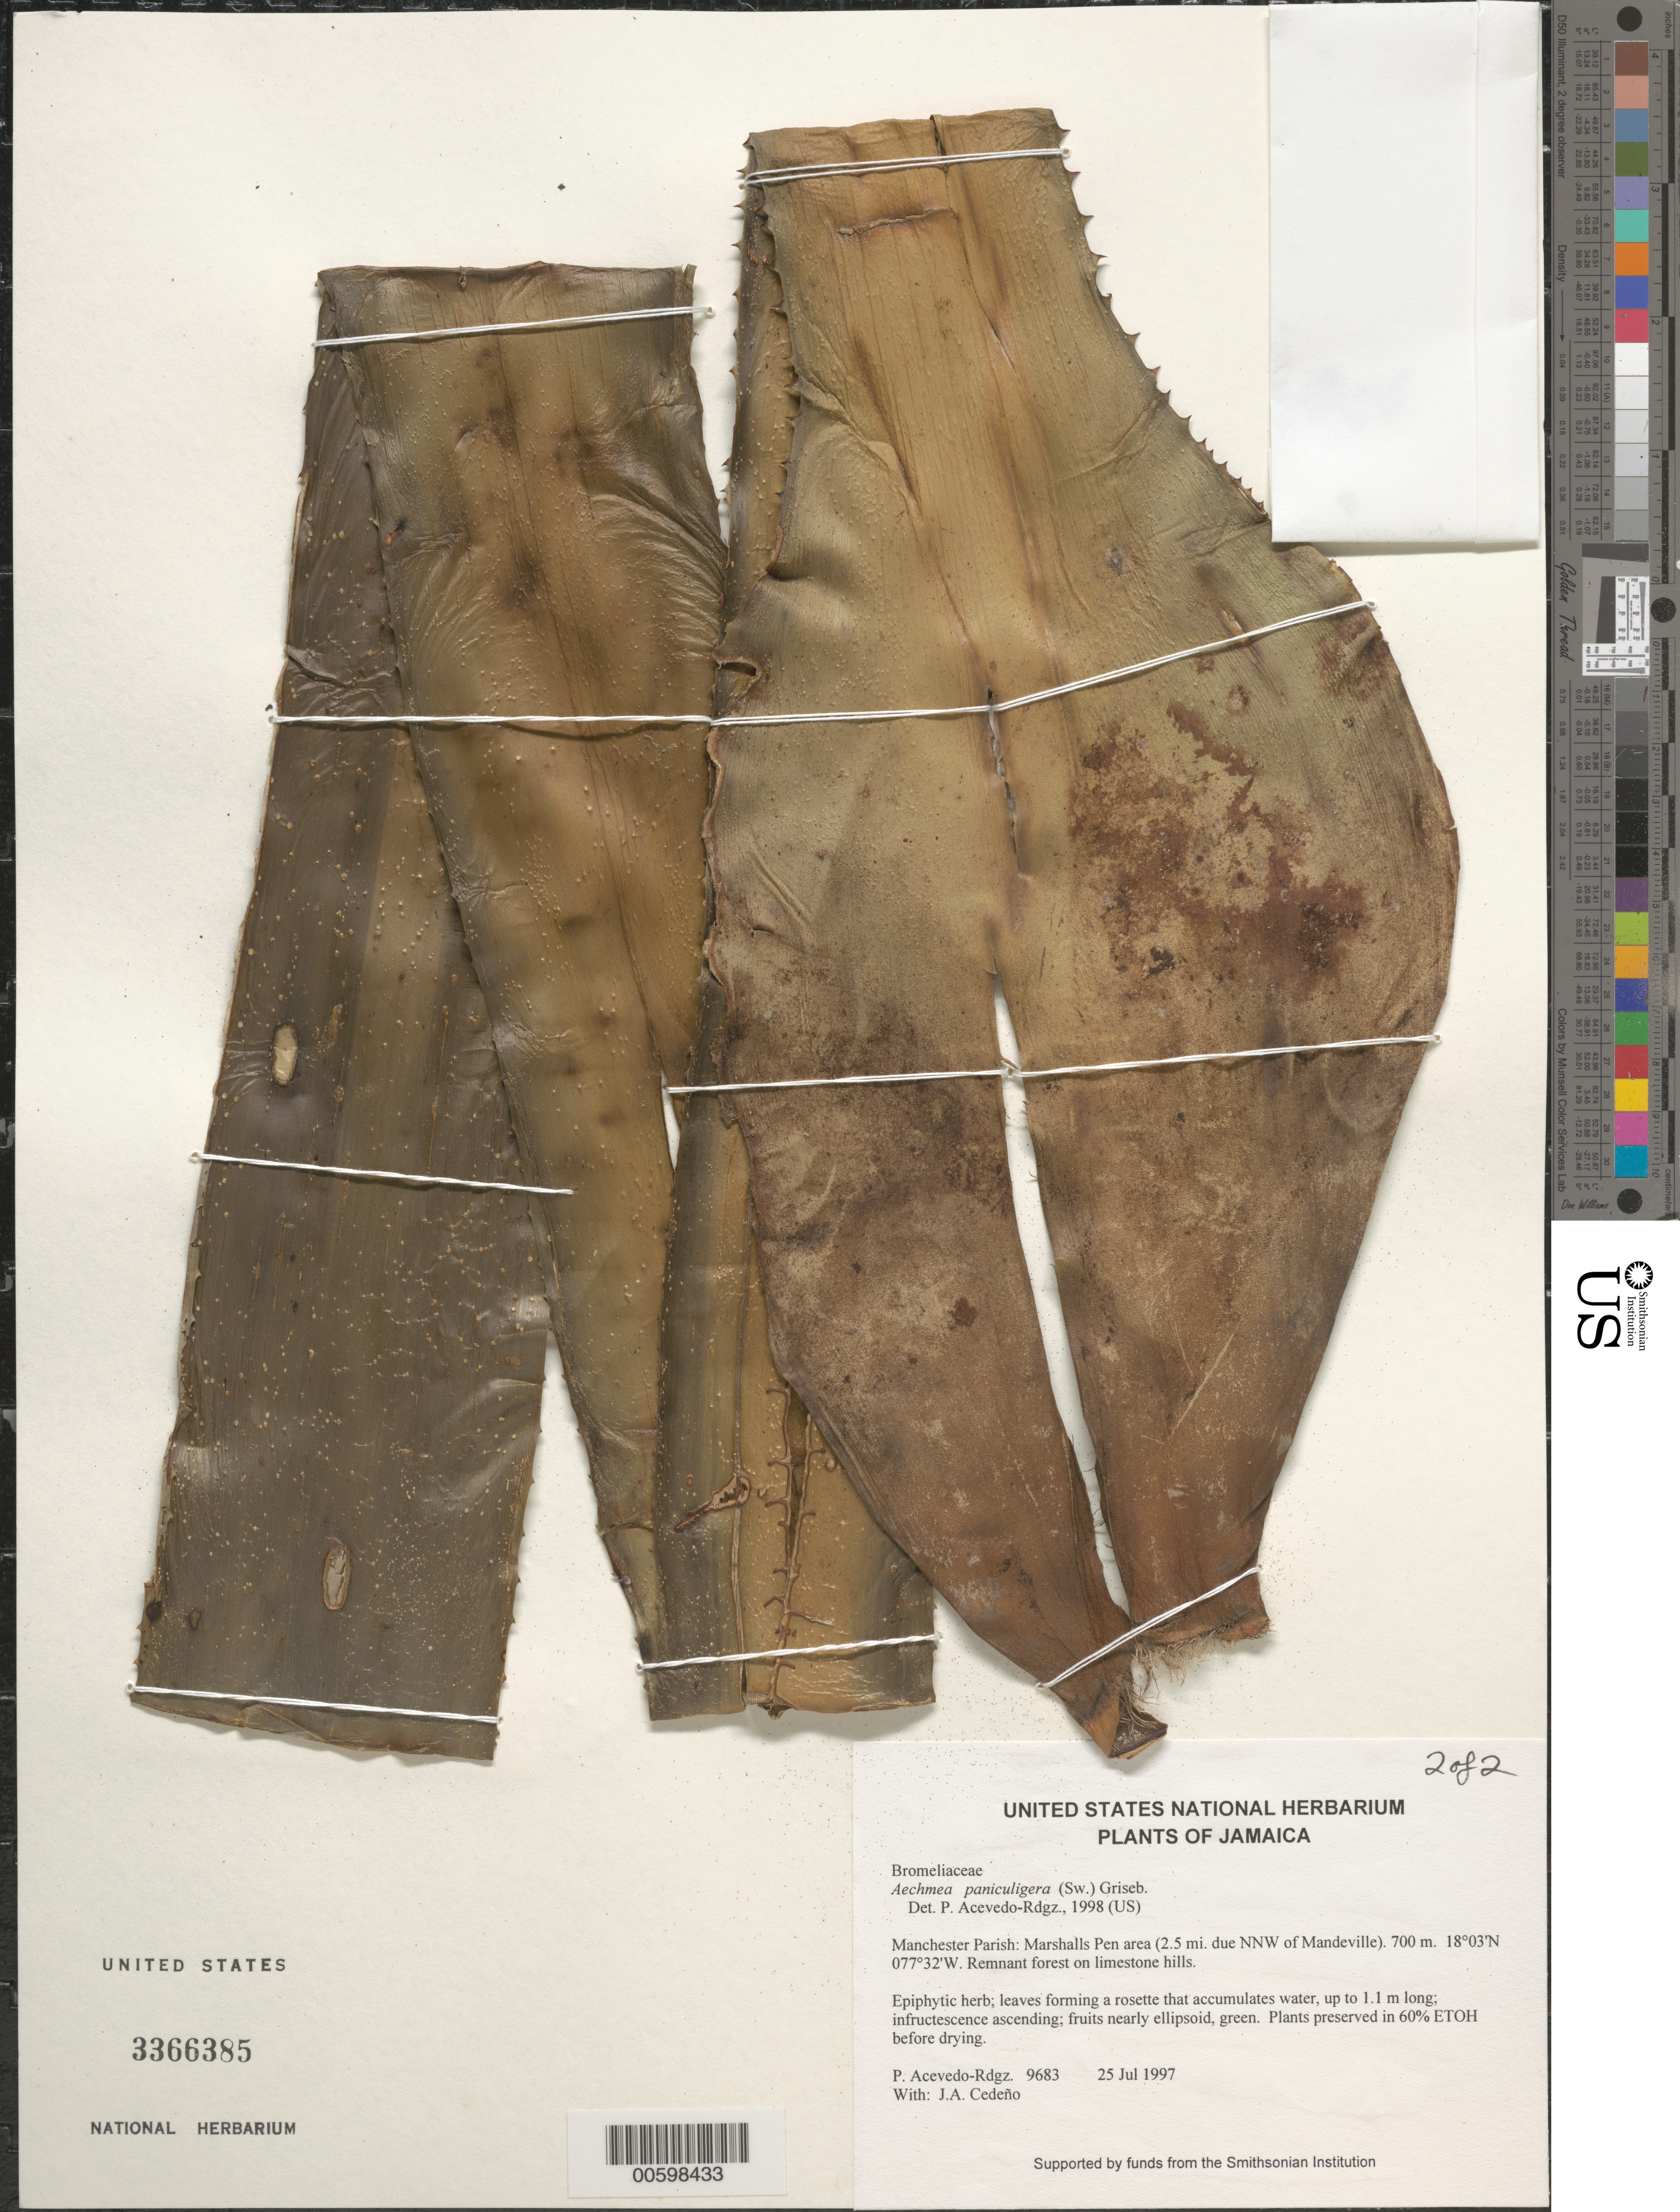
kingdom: Plantae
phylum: Tracheophyta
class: Liliopsida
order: Poales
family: Bromeliaceae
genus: Aechmea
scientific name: Aechmea paniculigera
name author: (Sw.) Griseb.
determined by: Acevedo-Rodríguez, P., (BOT), Smithsonian Institution - National Museum of Natural History (UNITED STATES)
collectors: P. Acevedo-Rodr. & J. A. Cedeño M.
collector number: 9683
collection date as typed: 25 Jul 1997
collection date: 1997-07-25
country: Jamaica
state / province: Manchester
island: Jamaica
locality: Manchester Parish: Marshalls Pen area (2.5 mi. due NNW of Mandeville).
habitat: Remnant forest on limestone hills.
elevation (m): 700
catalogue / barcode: US 3366385